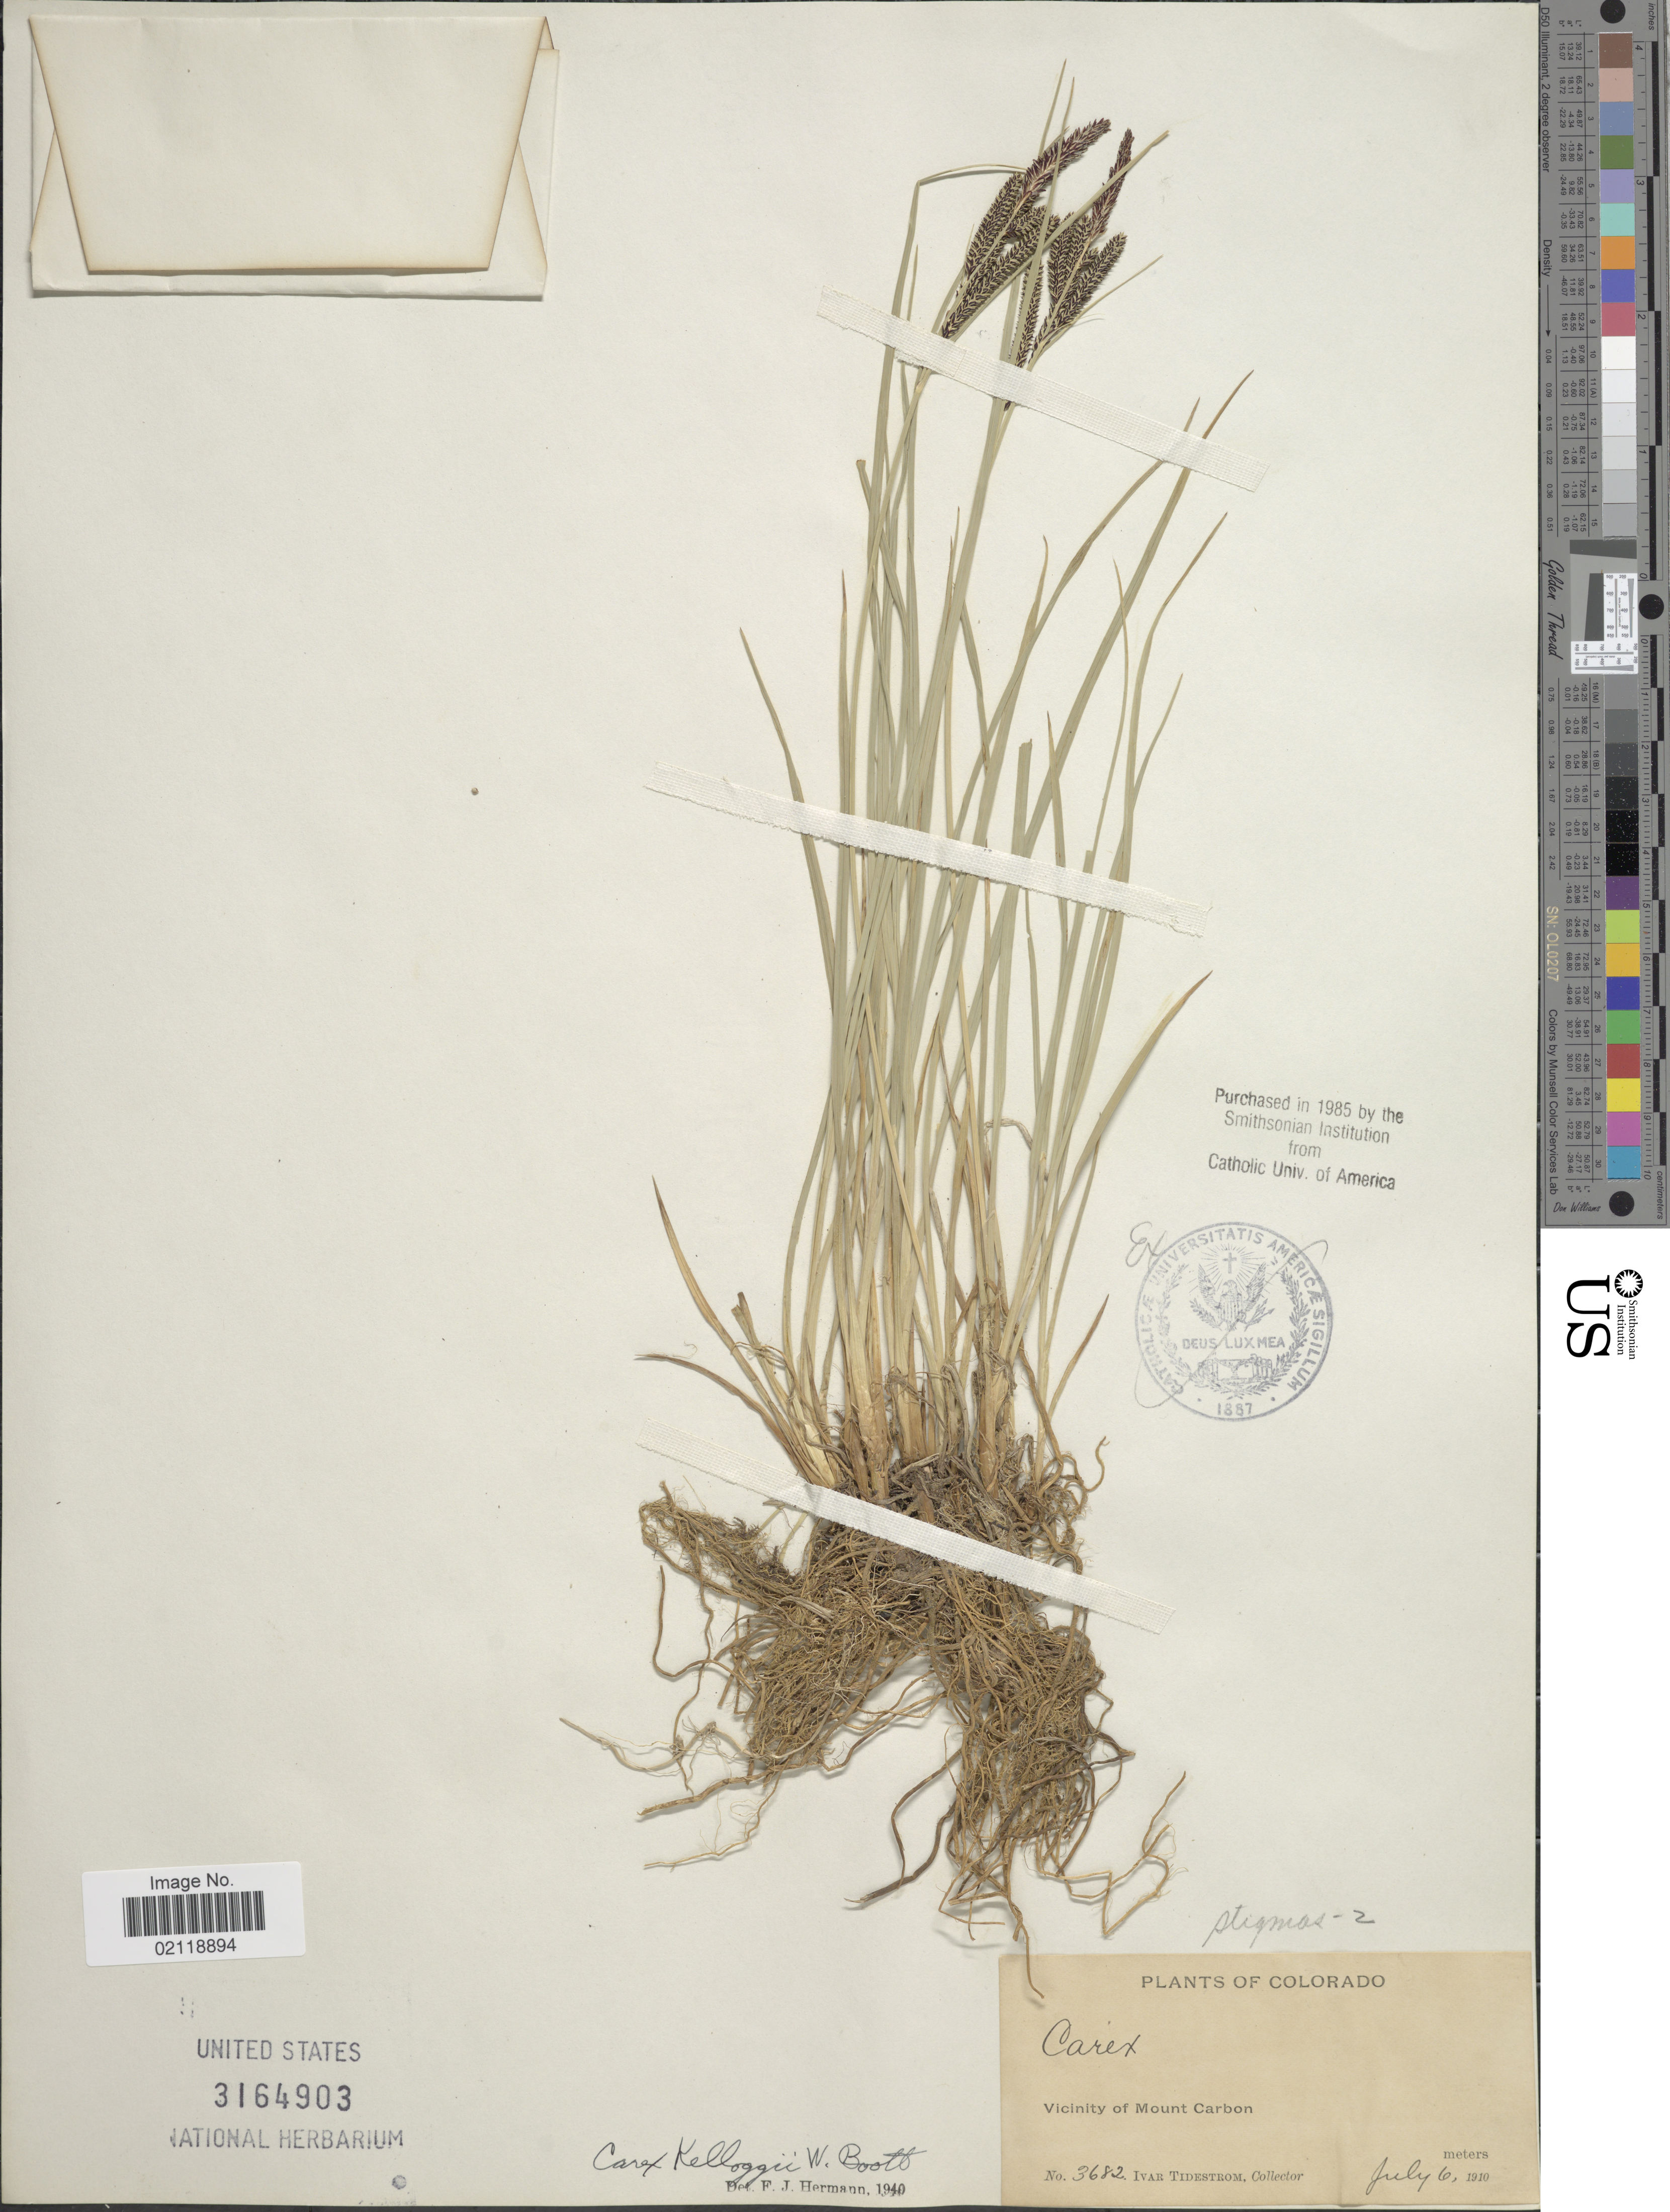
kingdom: Plantae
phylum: Tracheophyta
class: Liliopsida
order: Poales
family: Cyperaceae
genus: Carex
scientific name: Carex kelloggii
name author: W. Boott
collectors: I. F. Tidestrom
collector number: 3682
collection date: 1910-07-06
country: United States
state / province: Colorado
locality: Vicinity of Mount Carbon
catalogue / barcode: US 3164903